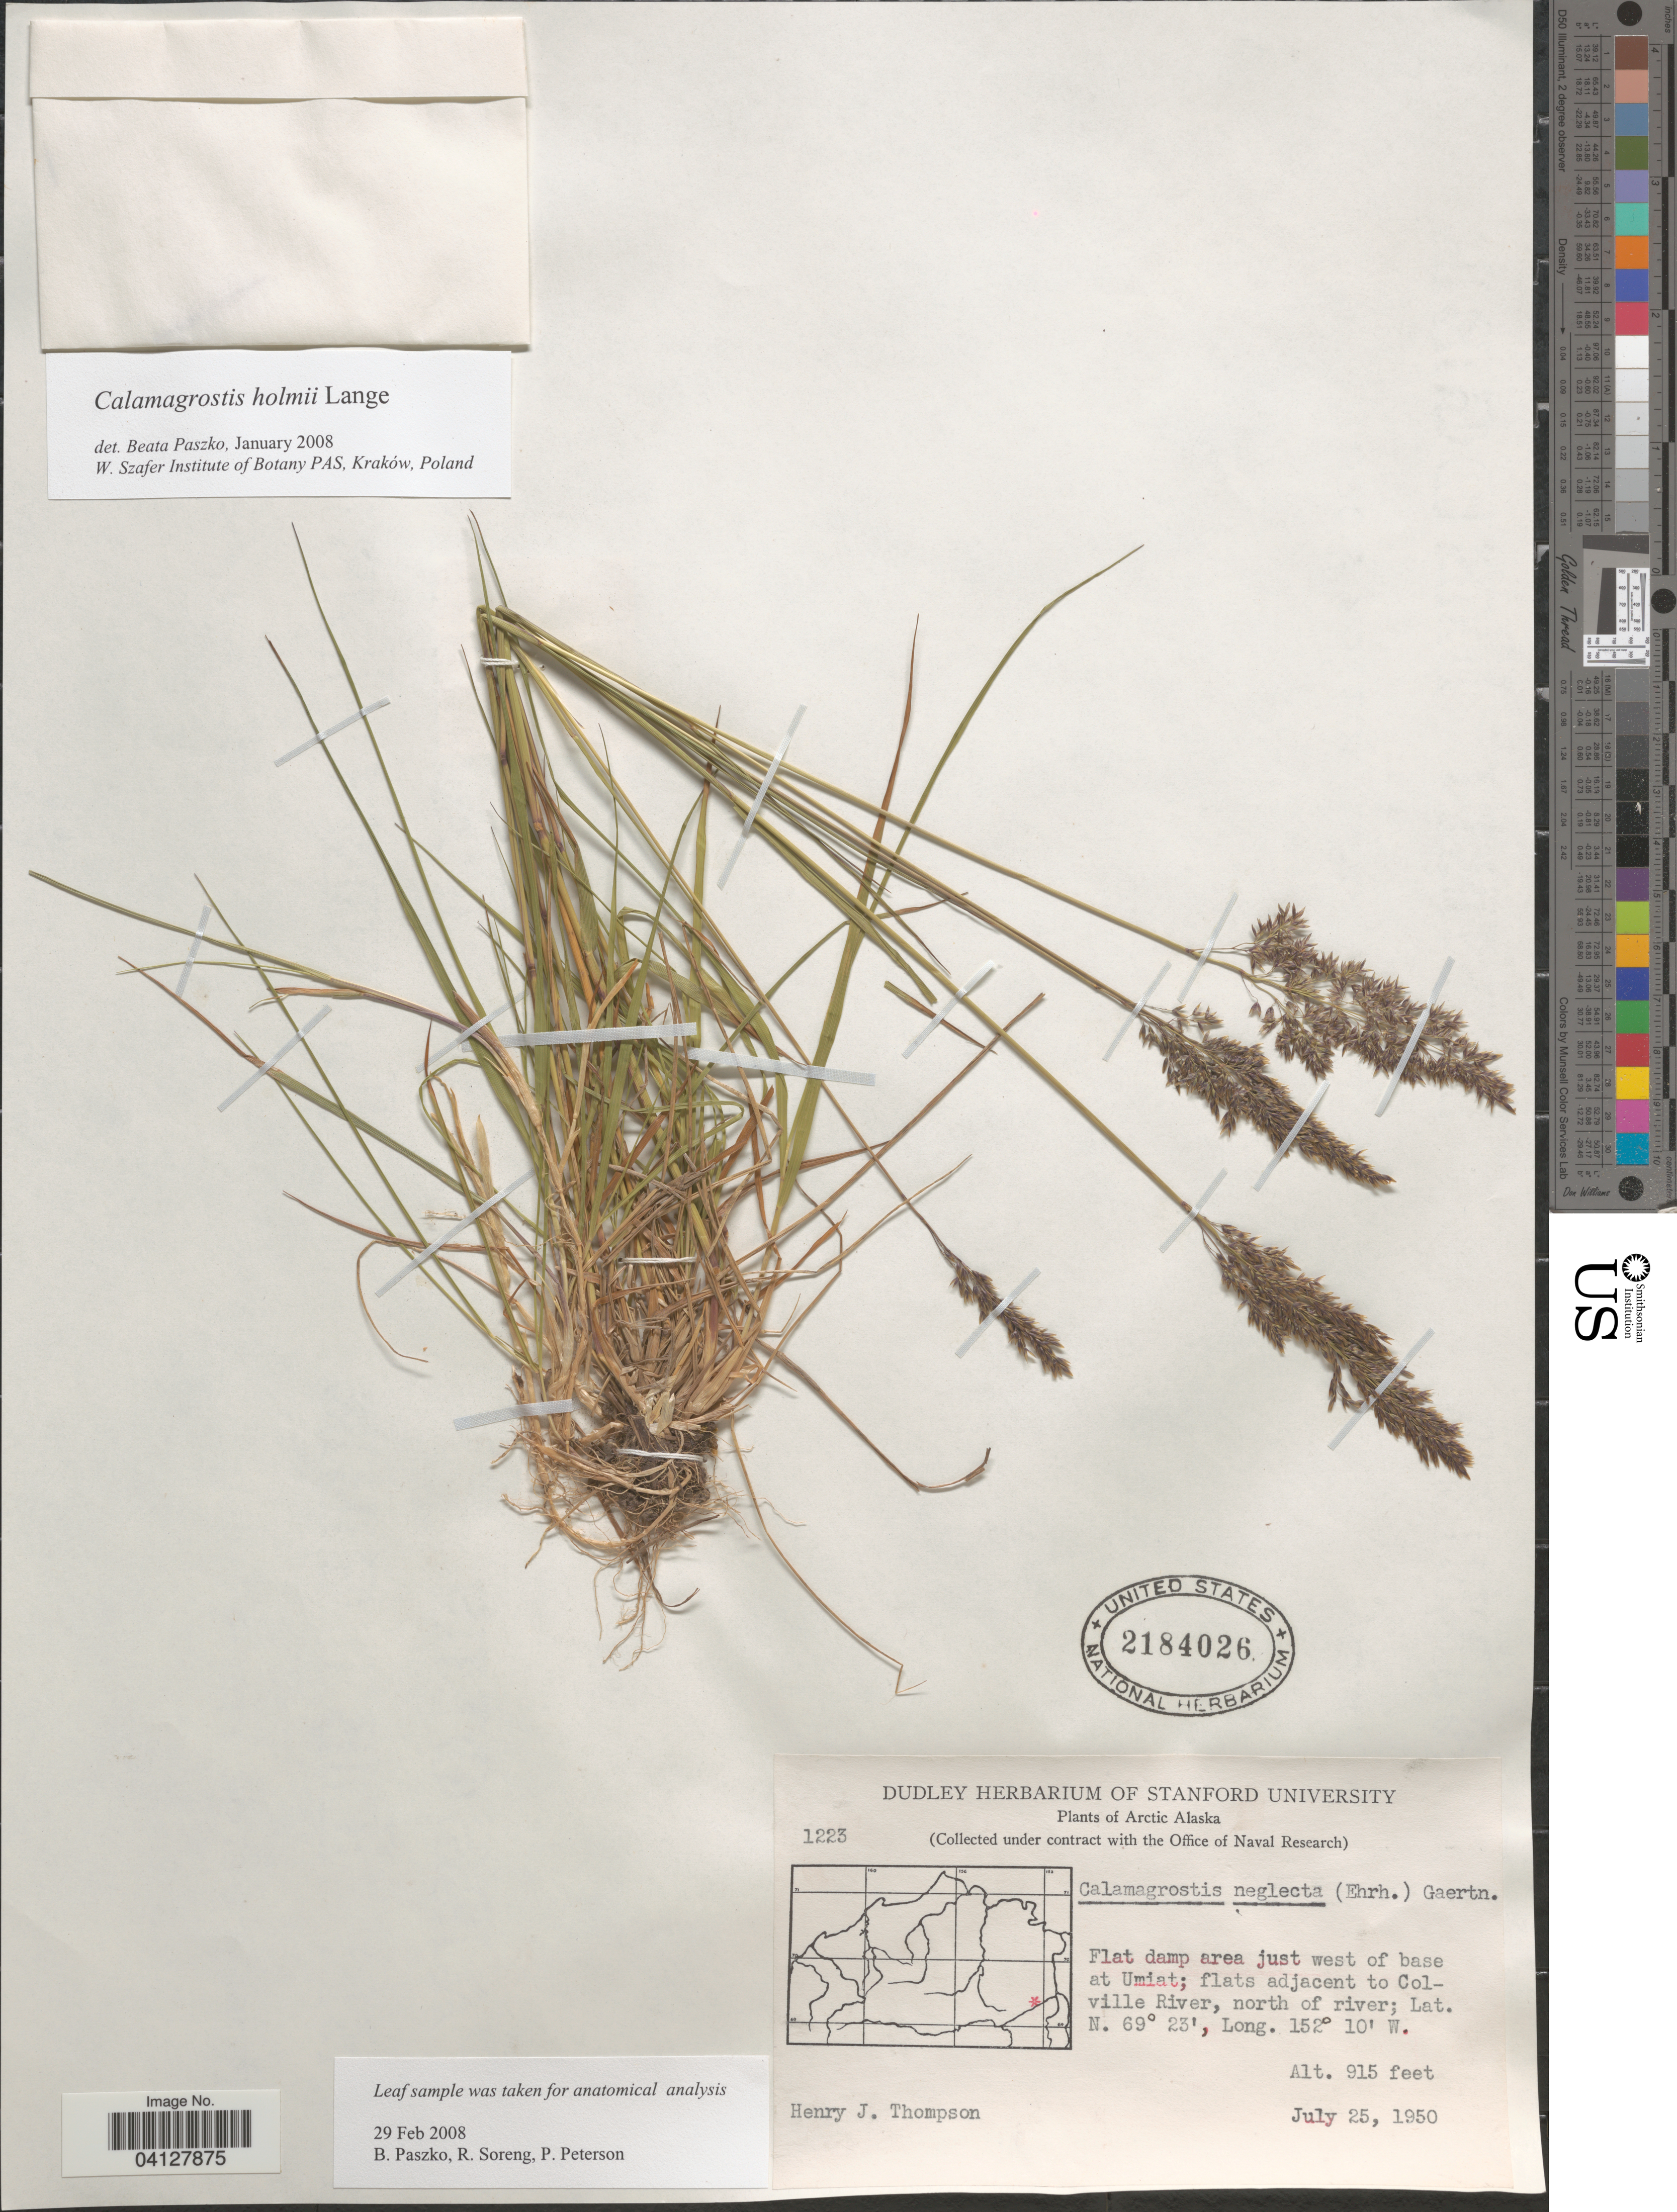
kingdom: Plantae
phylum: Tracheophyta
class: Liliopsida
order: Poales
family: Poaceae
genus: Calamagrostis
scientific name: Calamagrostis holmii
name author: A.E. Lange in Holm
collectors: H. J. Thompson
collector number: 1223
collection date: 1950-07-25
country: United States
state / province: Alaska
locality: Arctic Alaska. Flat damp area just west of base at Umiat; flats adjacent to Colville River, north of river.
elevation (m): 279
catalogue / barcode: US 2184026